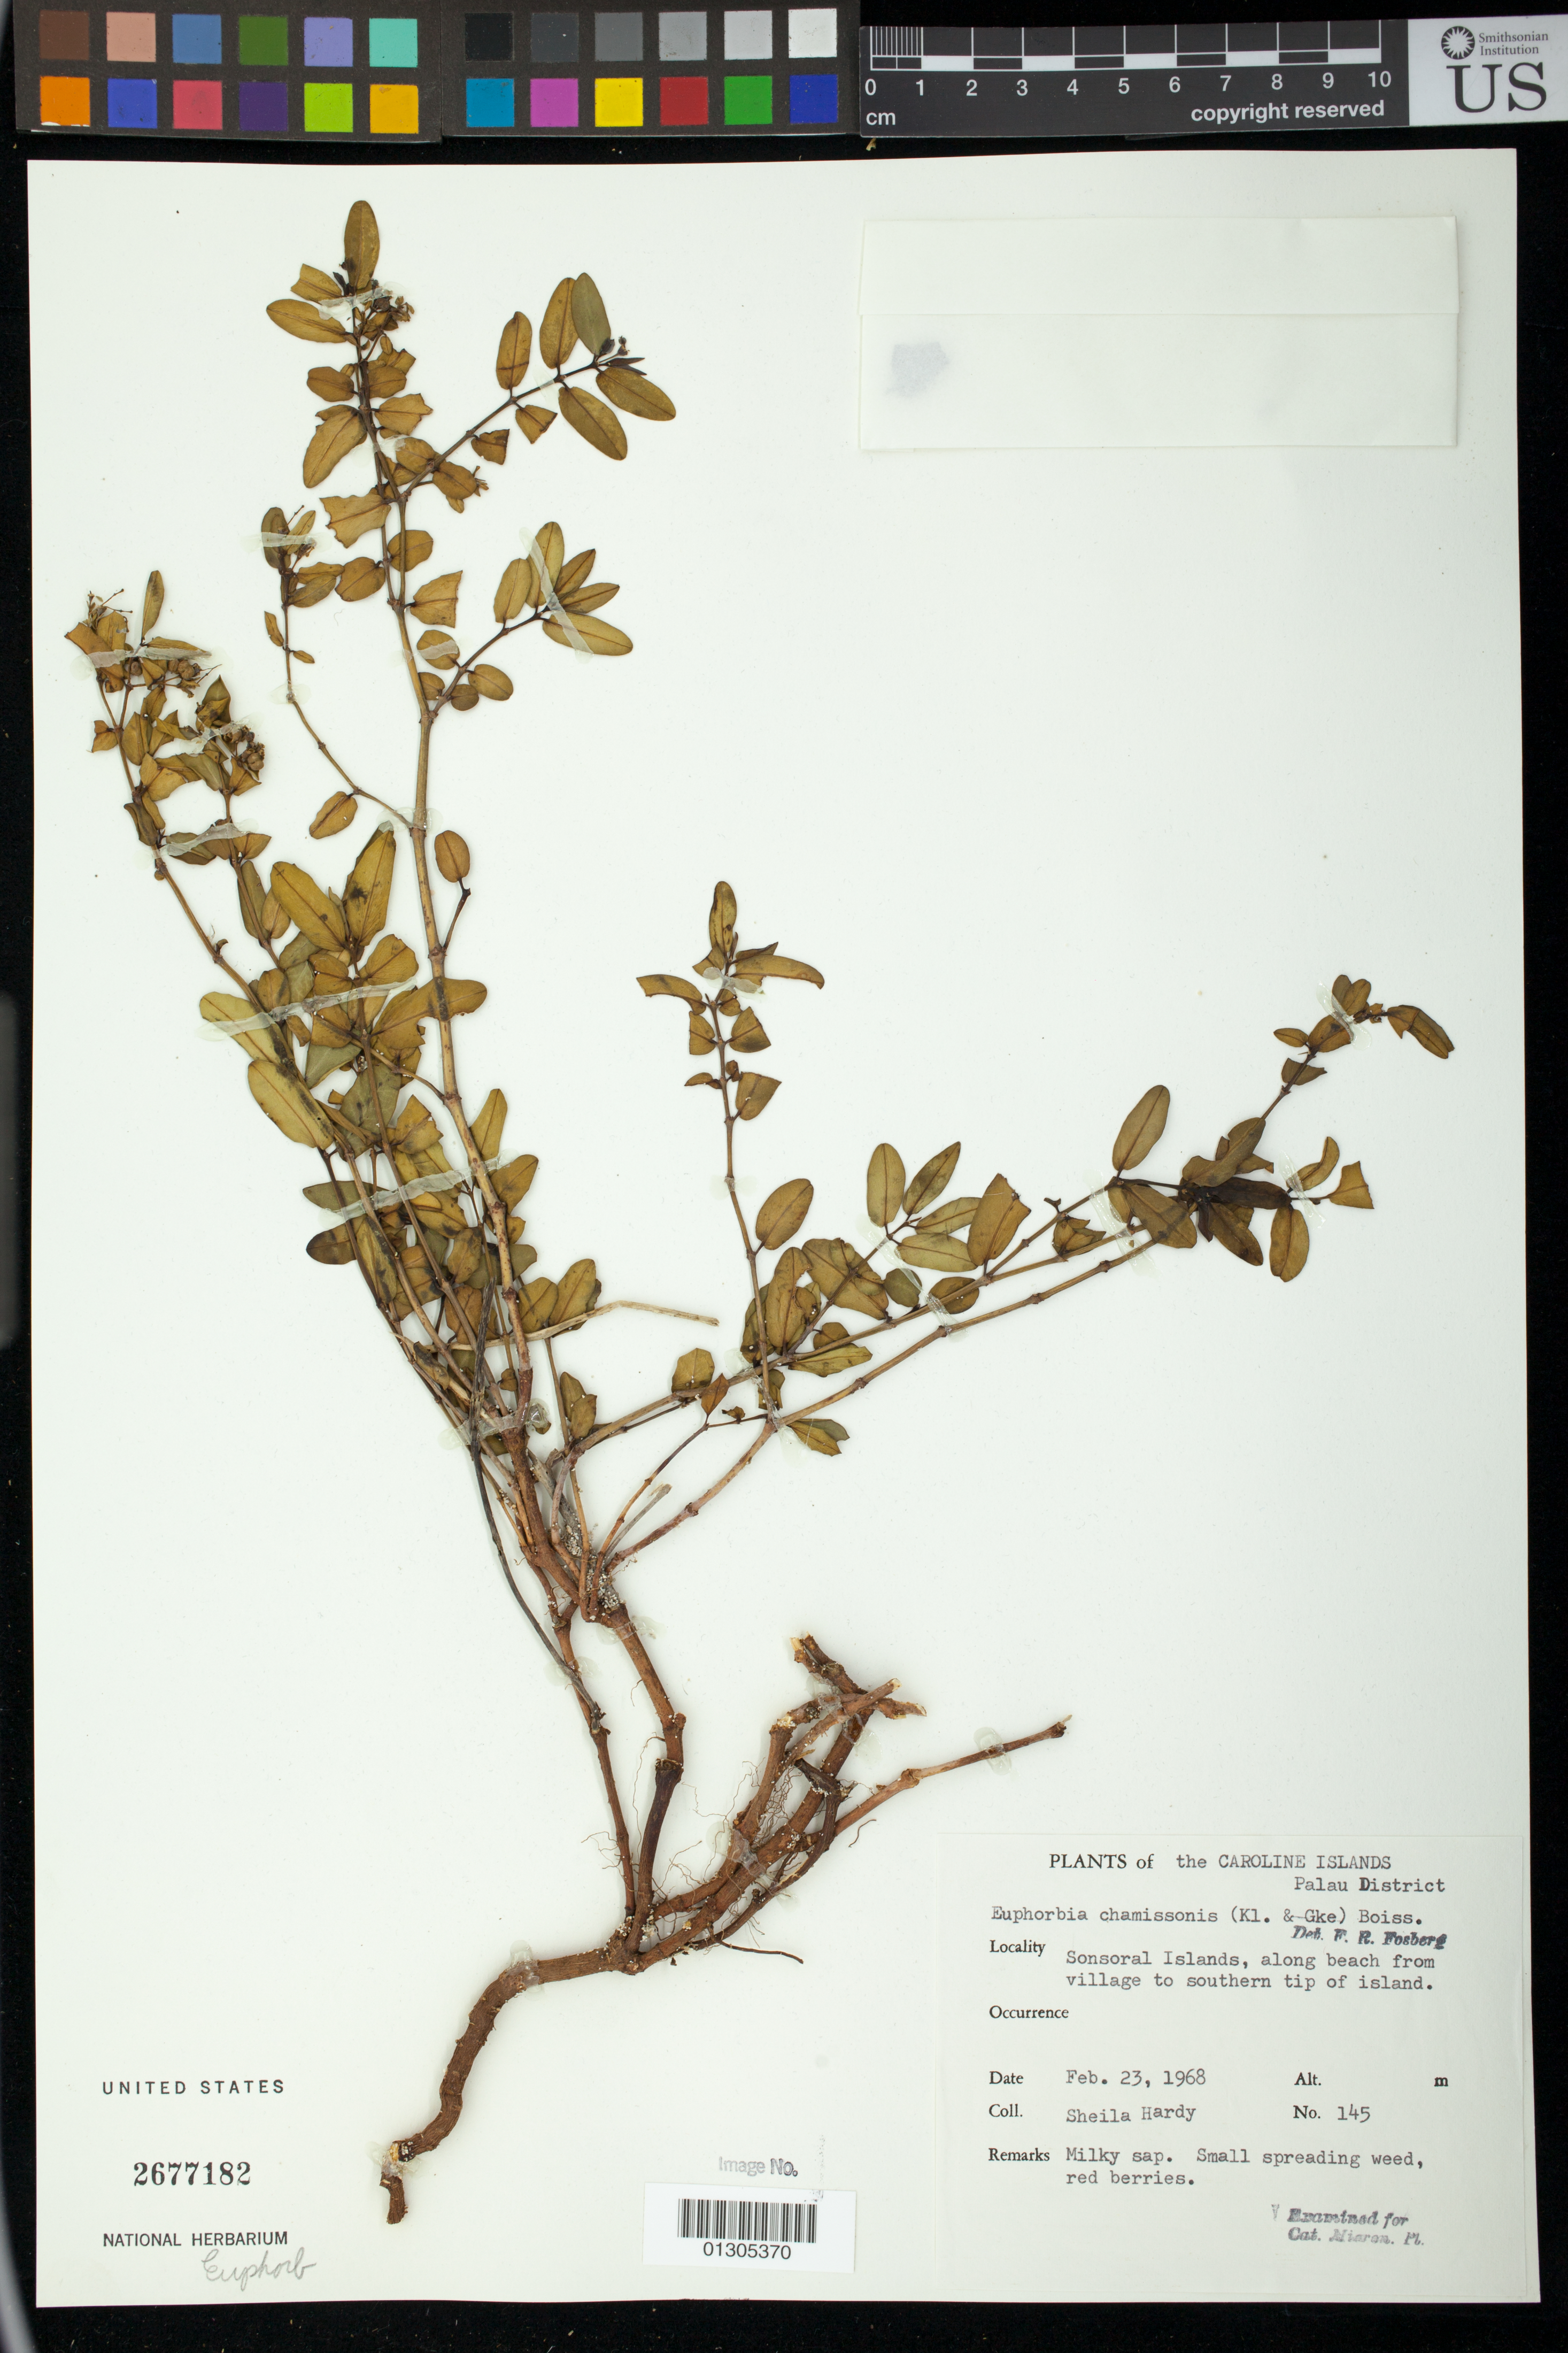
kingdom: Plantae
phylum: Tracheophyta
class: Magnoliopsida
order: Malpighiales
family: Euphorbiaceae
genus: Euphorbia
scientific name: Euphorbia chamissonis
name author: (Klotzsch ex Klotzsch & Garcke) Boiss.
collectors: S. Hardy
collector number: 145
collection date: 1968-02-23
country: Palau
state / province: Belau Outliers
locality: Caroline Islands; Sonsoral Islands, along beach from village to southern tip of island.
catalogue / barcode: US 2677182